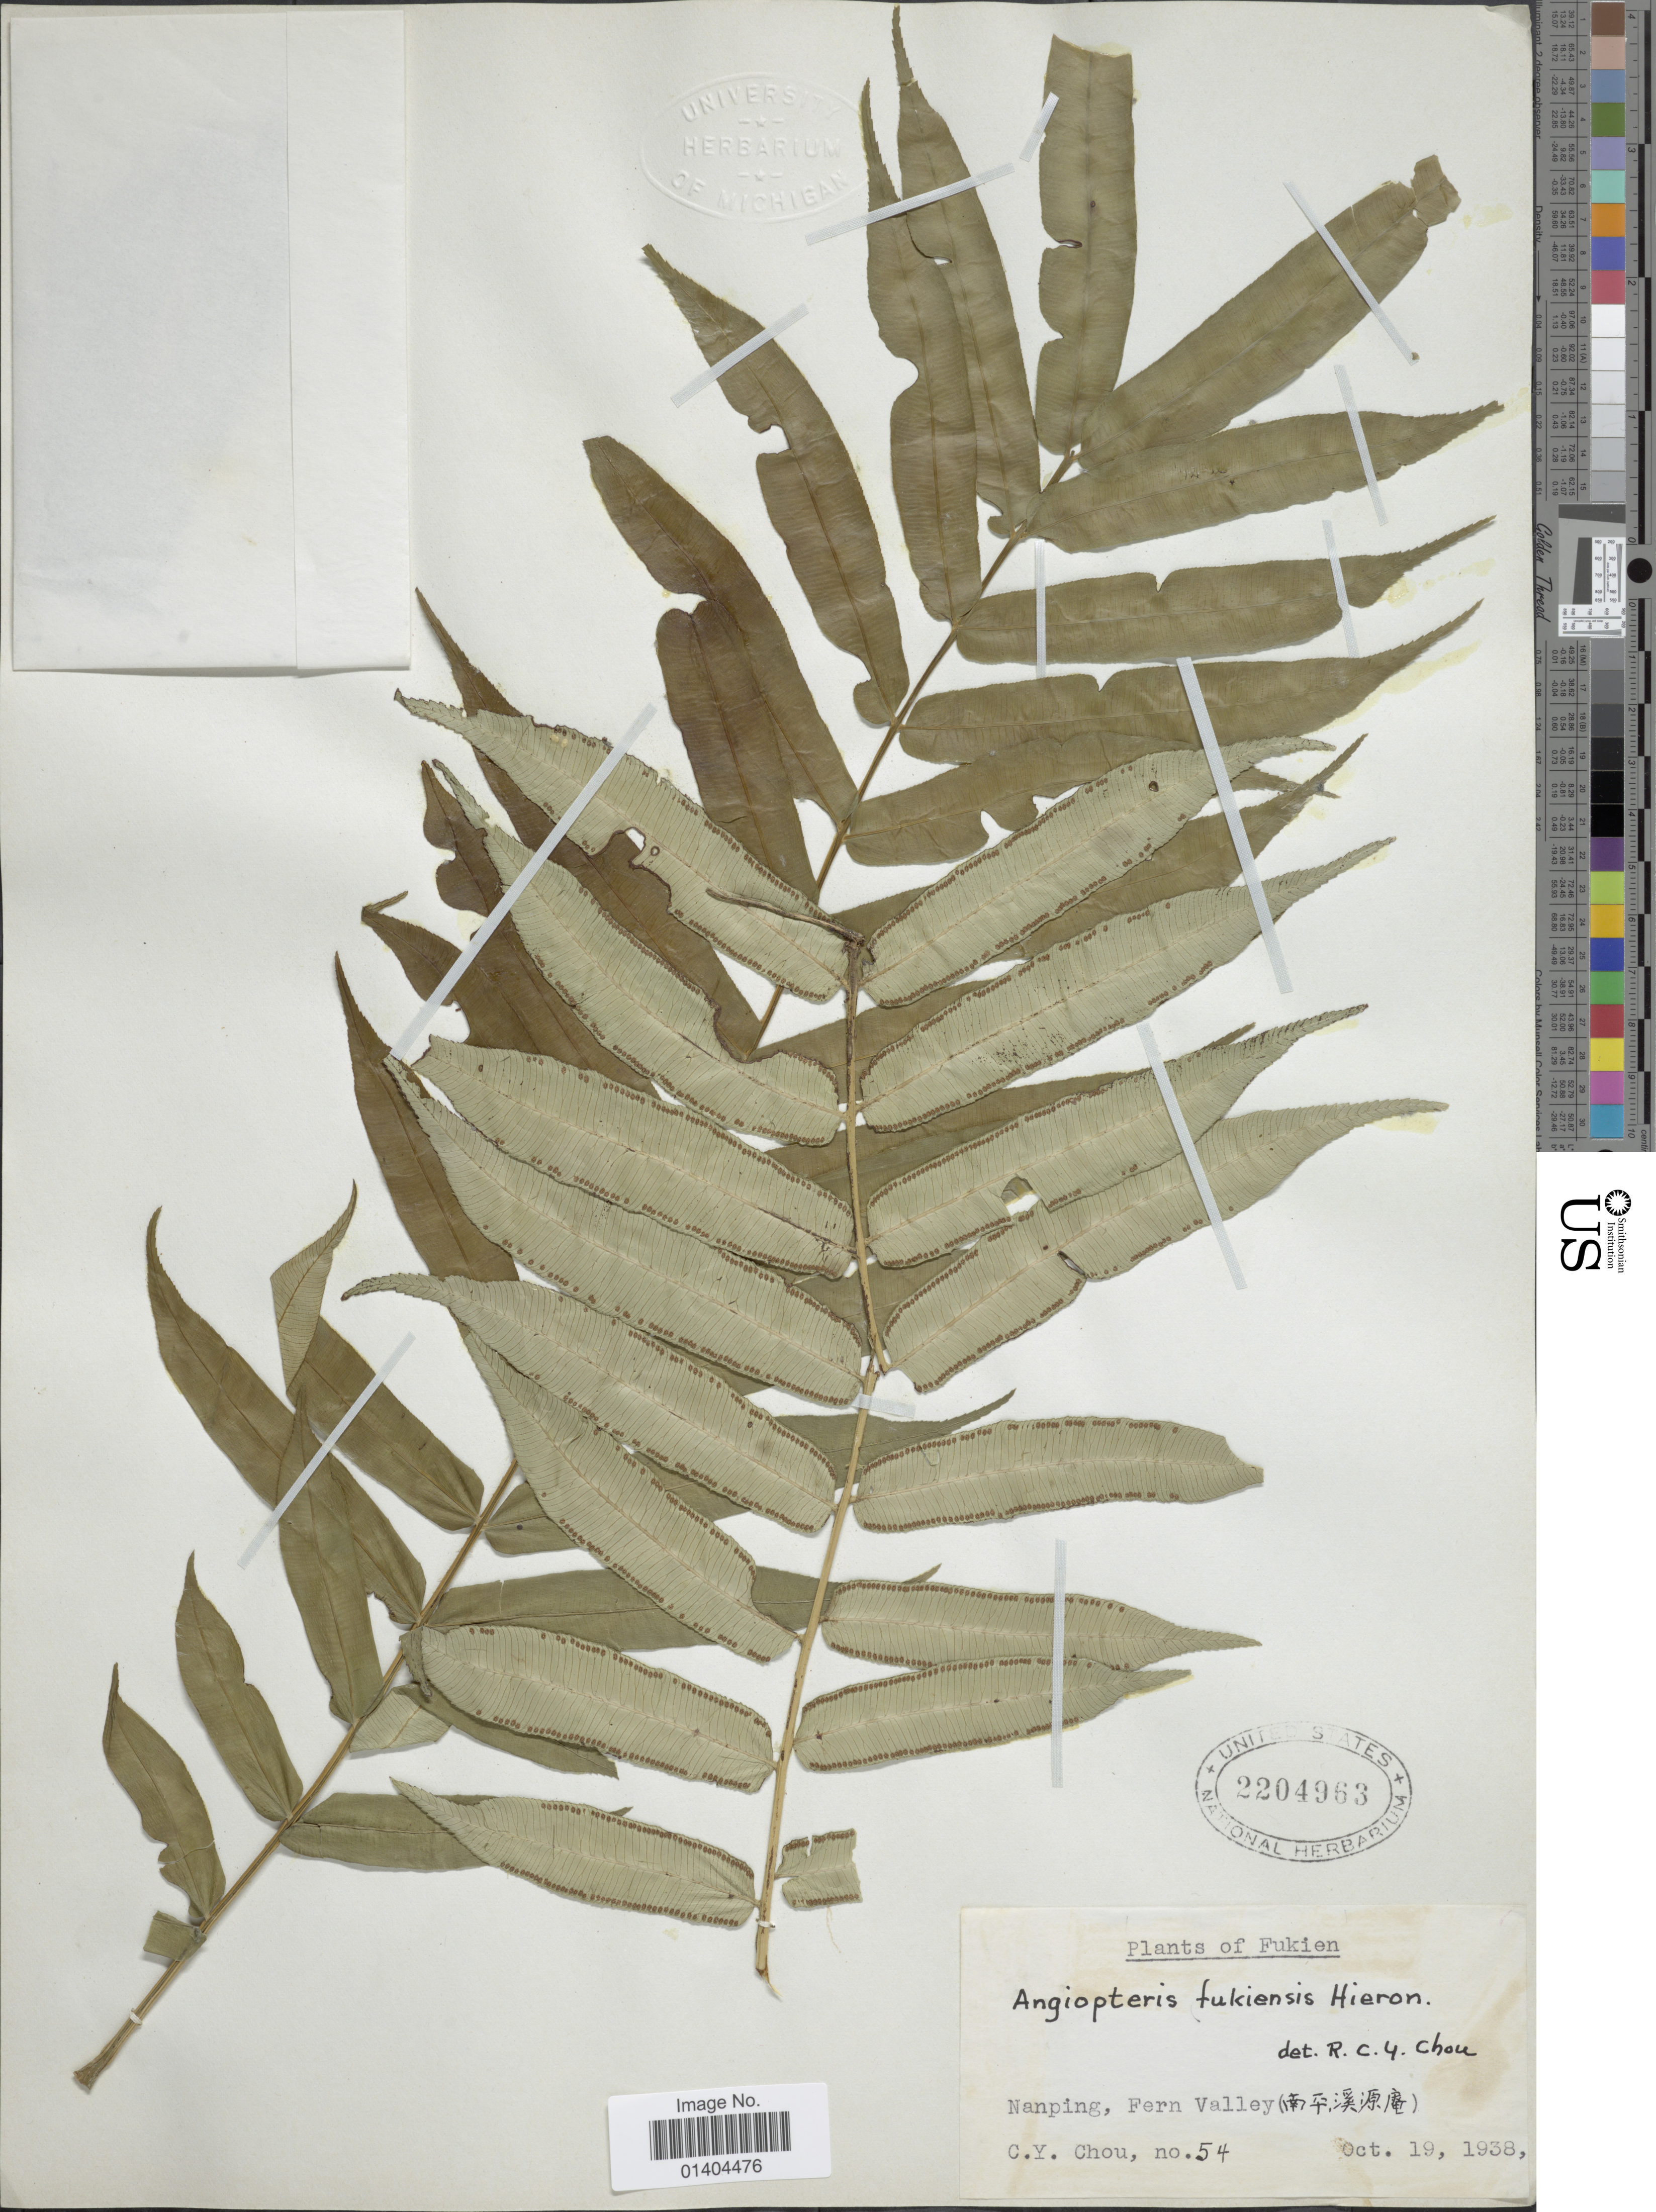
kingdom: Plantae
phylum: Tracheophyta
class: Polypodiopsida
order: Marattiales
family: Marattiaceae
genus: Angiopteris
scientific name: Angiopteris fokiensis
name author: Hieron.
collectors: C. Chou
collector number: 54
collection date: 1938-10-19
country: China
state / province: Fujian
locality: Nanping, Fern Valley, Fukien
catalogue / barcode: US 2204963